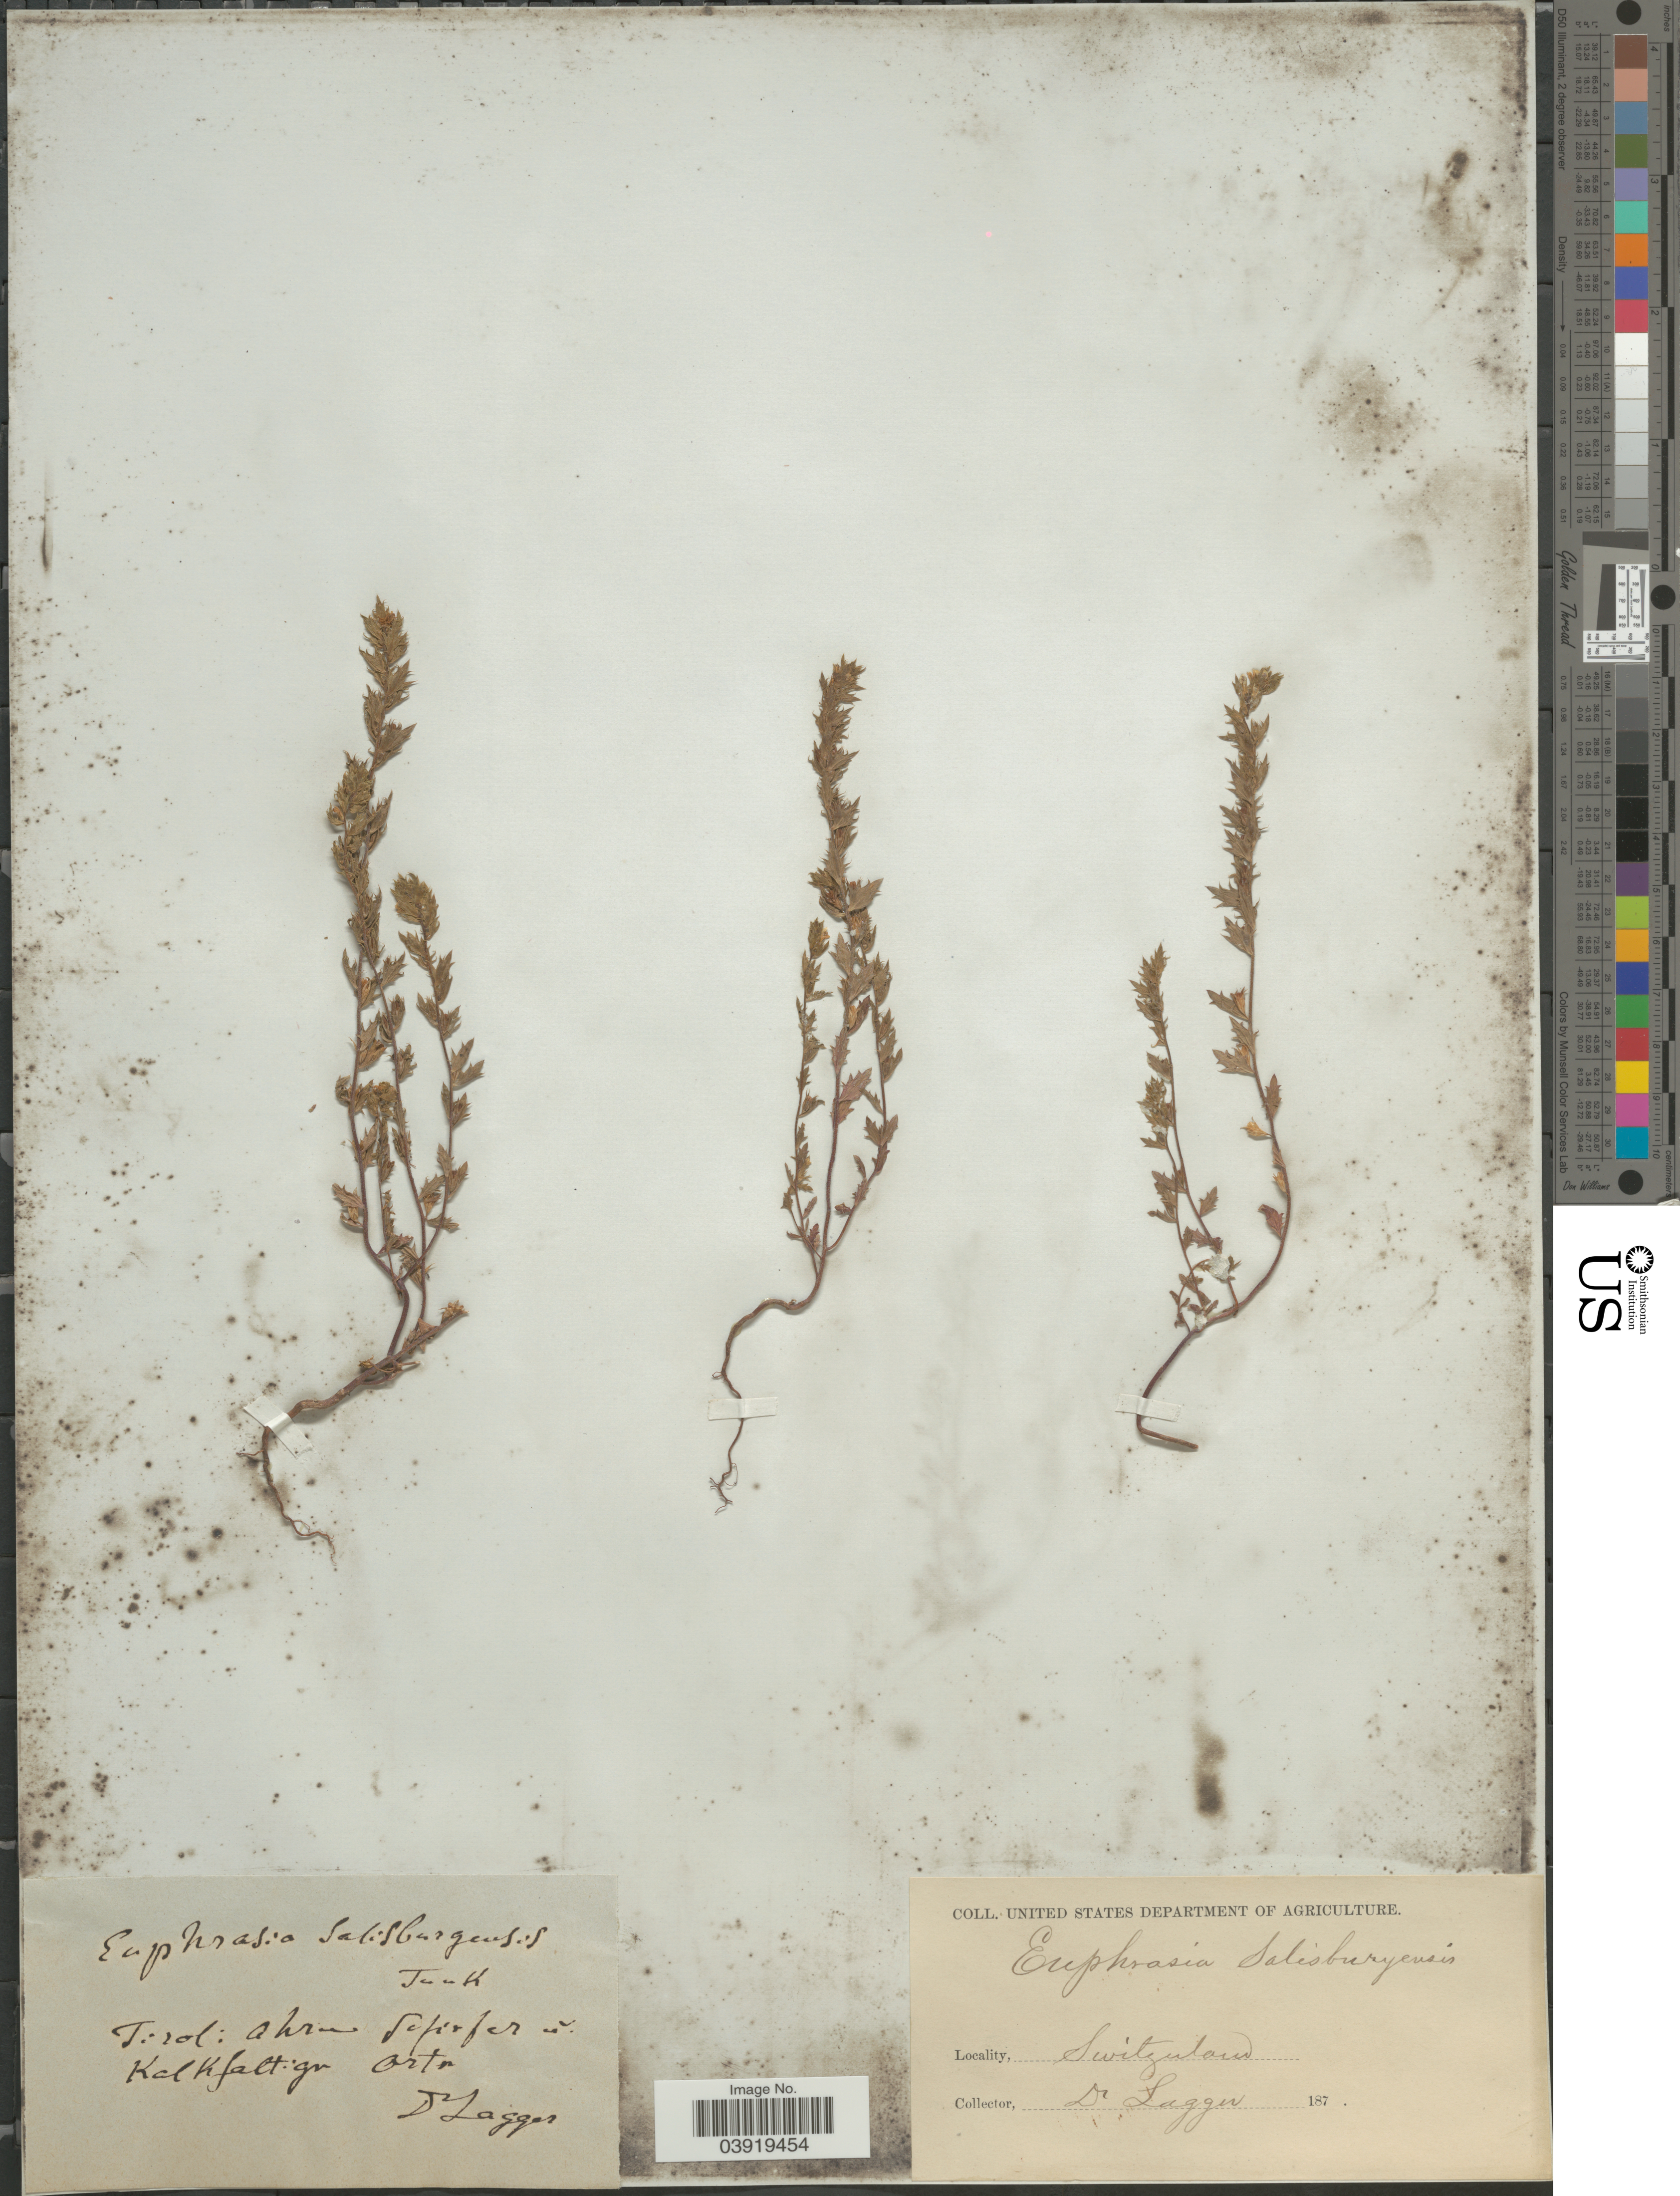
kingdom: Plantae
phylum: Tracheophyta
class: Magnoliopsida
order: Lamiales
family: Orobanchaceae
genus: Euphrasia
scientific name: Euphrasia salisburgensis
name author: Funck ex Hoppe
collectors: F. J. Lagger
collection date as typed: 187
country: Switzerland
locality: Tirol: Ahru gotirfer an Kalkfaltigr Ortn.